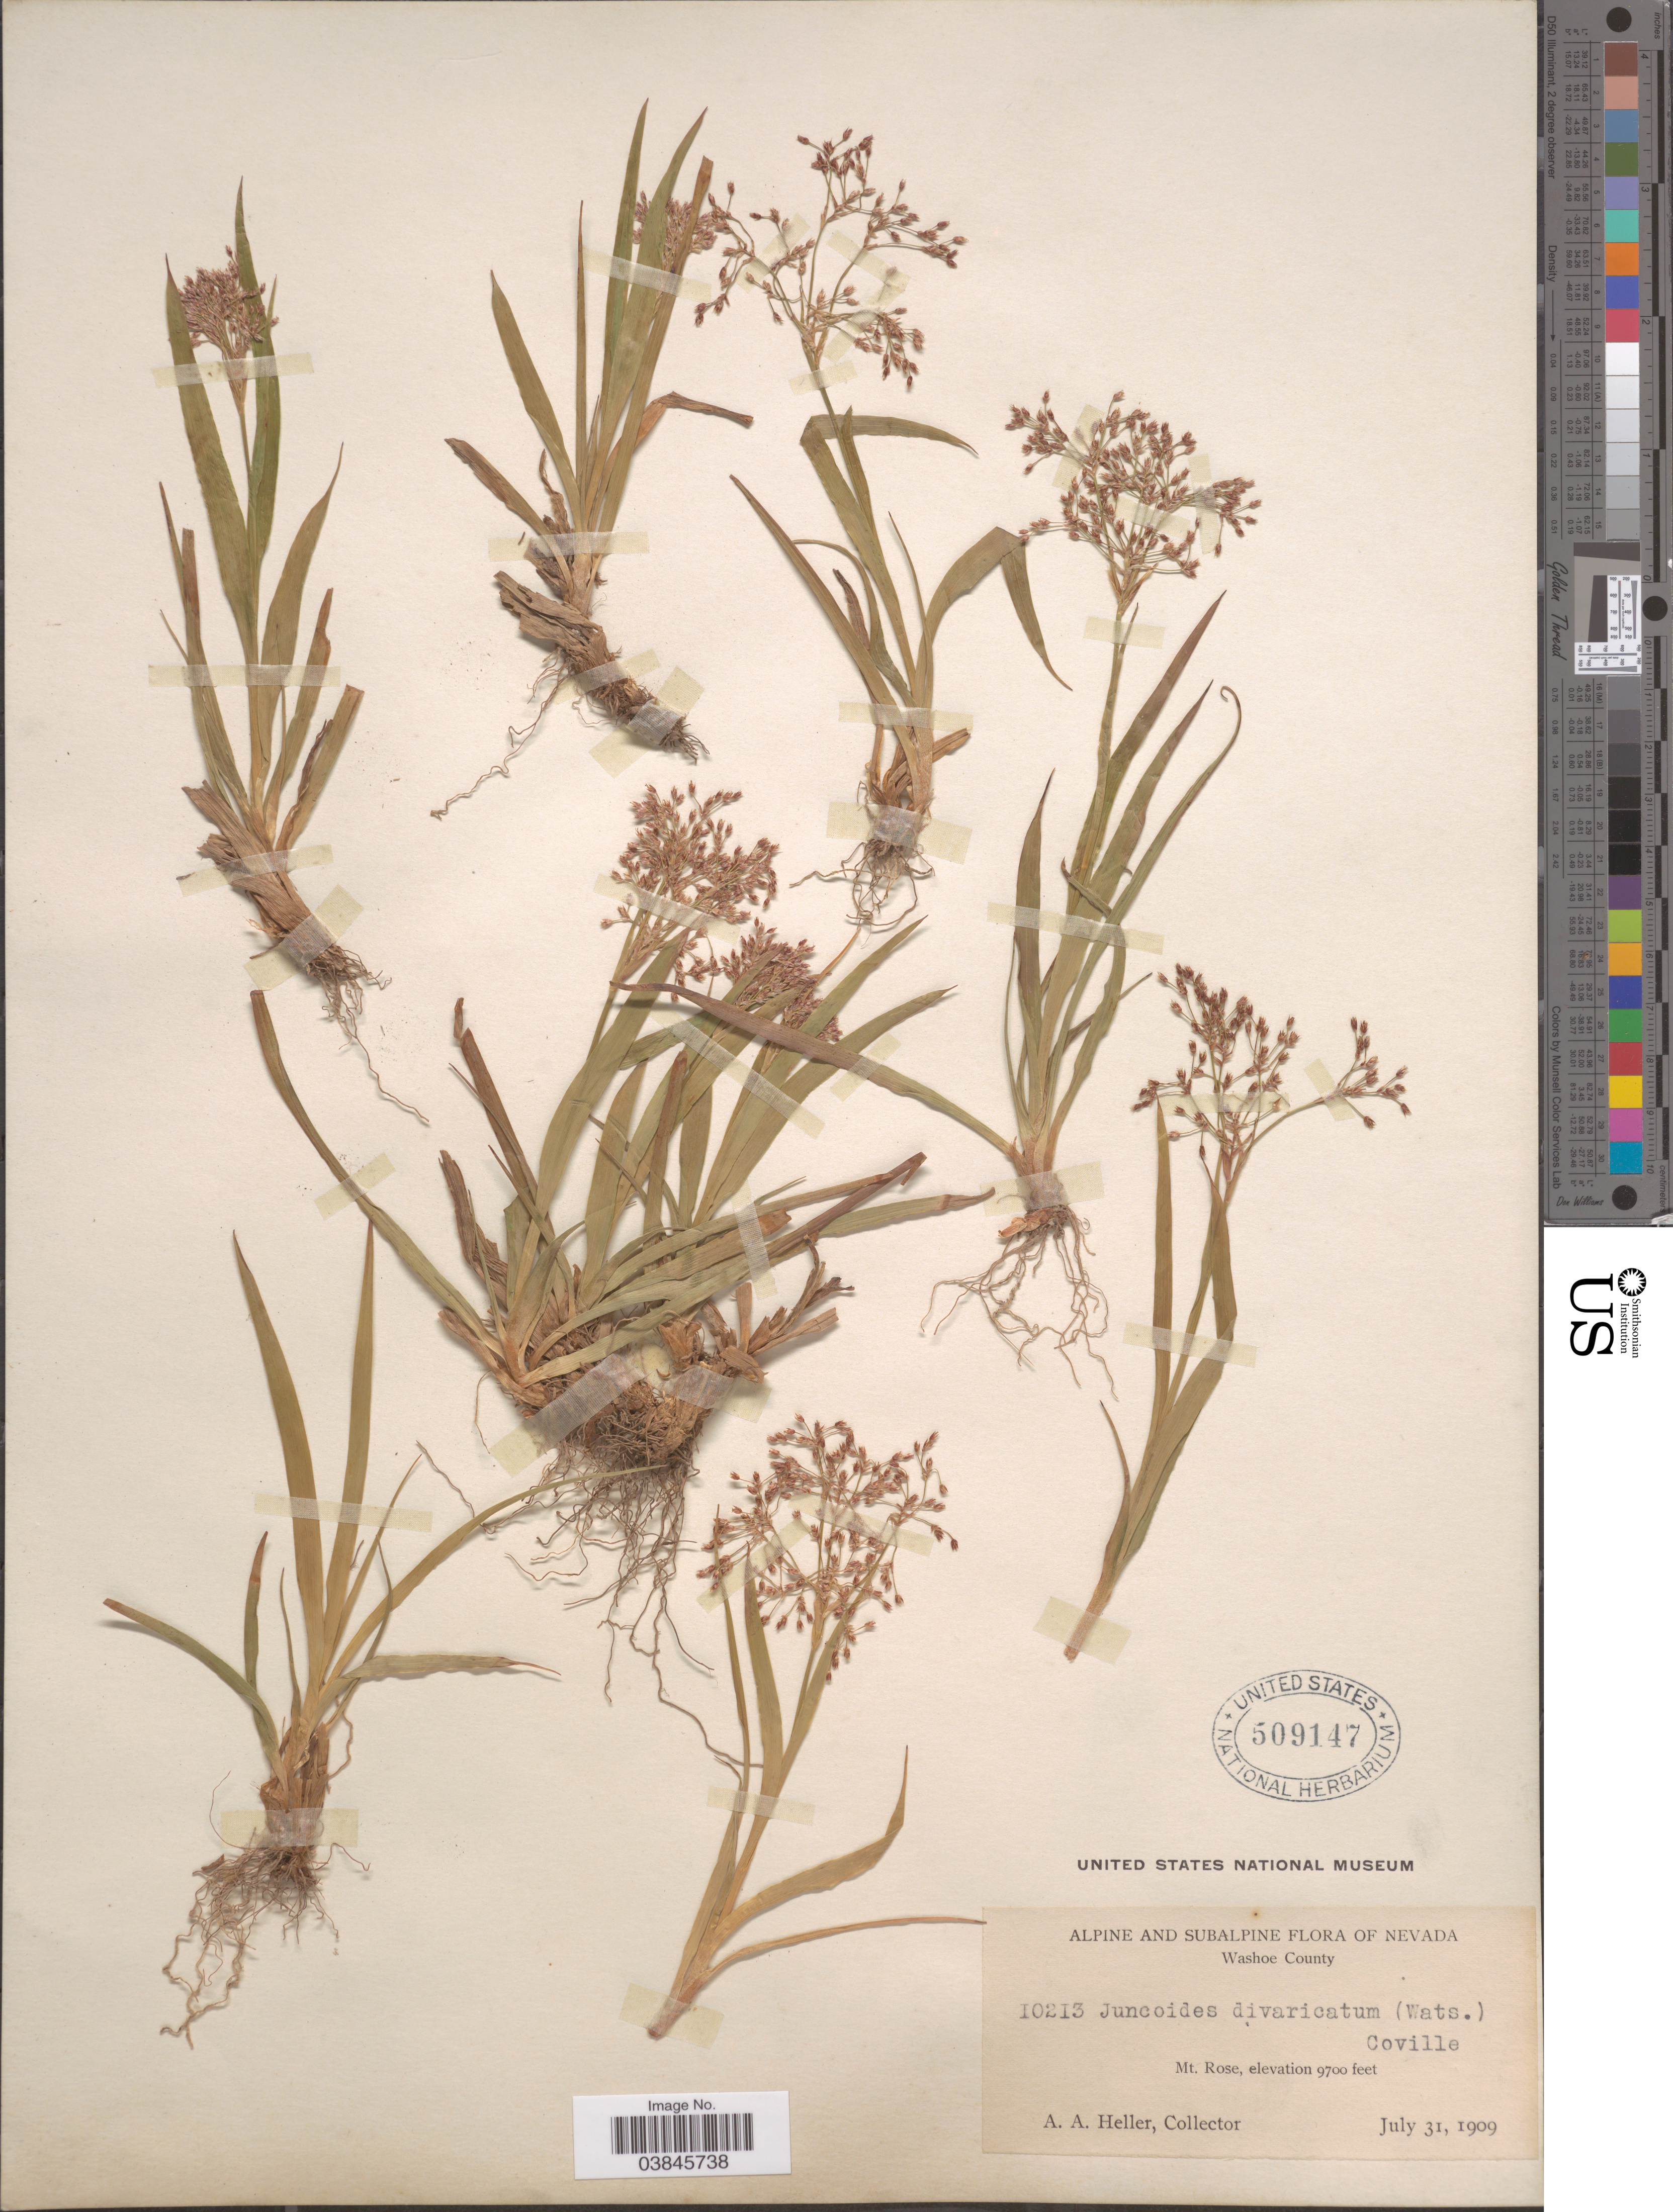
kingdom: Plantae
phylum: Tracheophyta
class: Liliopsida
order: Poales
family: Juncaceae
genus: Luzula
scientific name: Luzula divaricata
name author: S. Watson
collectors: A. A. Heller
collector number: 10213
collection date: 1909-07-31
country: United States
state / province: Nevada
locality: Alpine and Subalpine of Nevada. Washoe County. Mt. Rose.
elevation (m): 2957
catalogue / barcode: US 509147